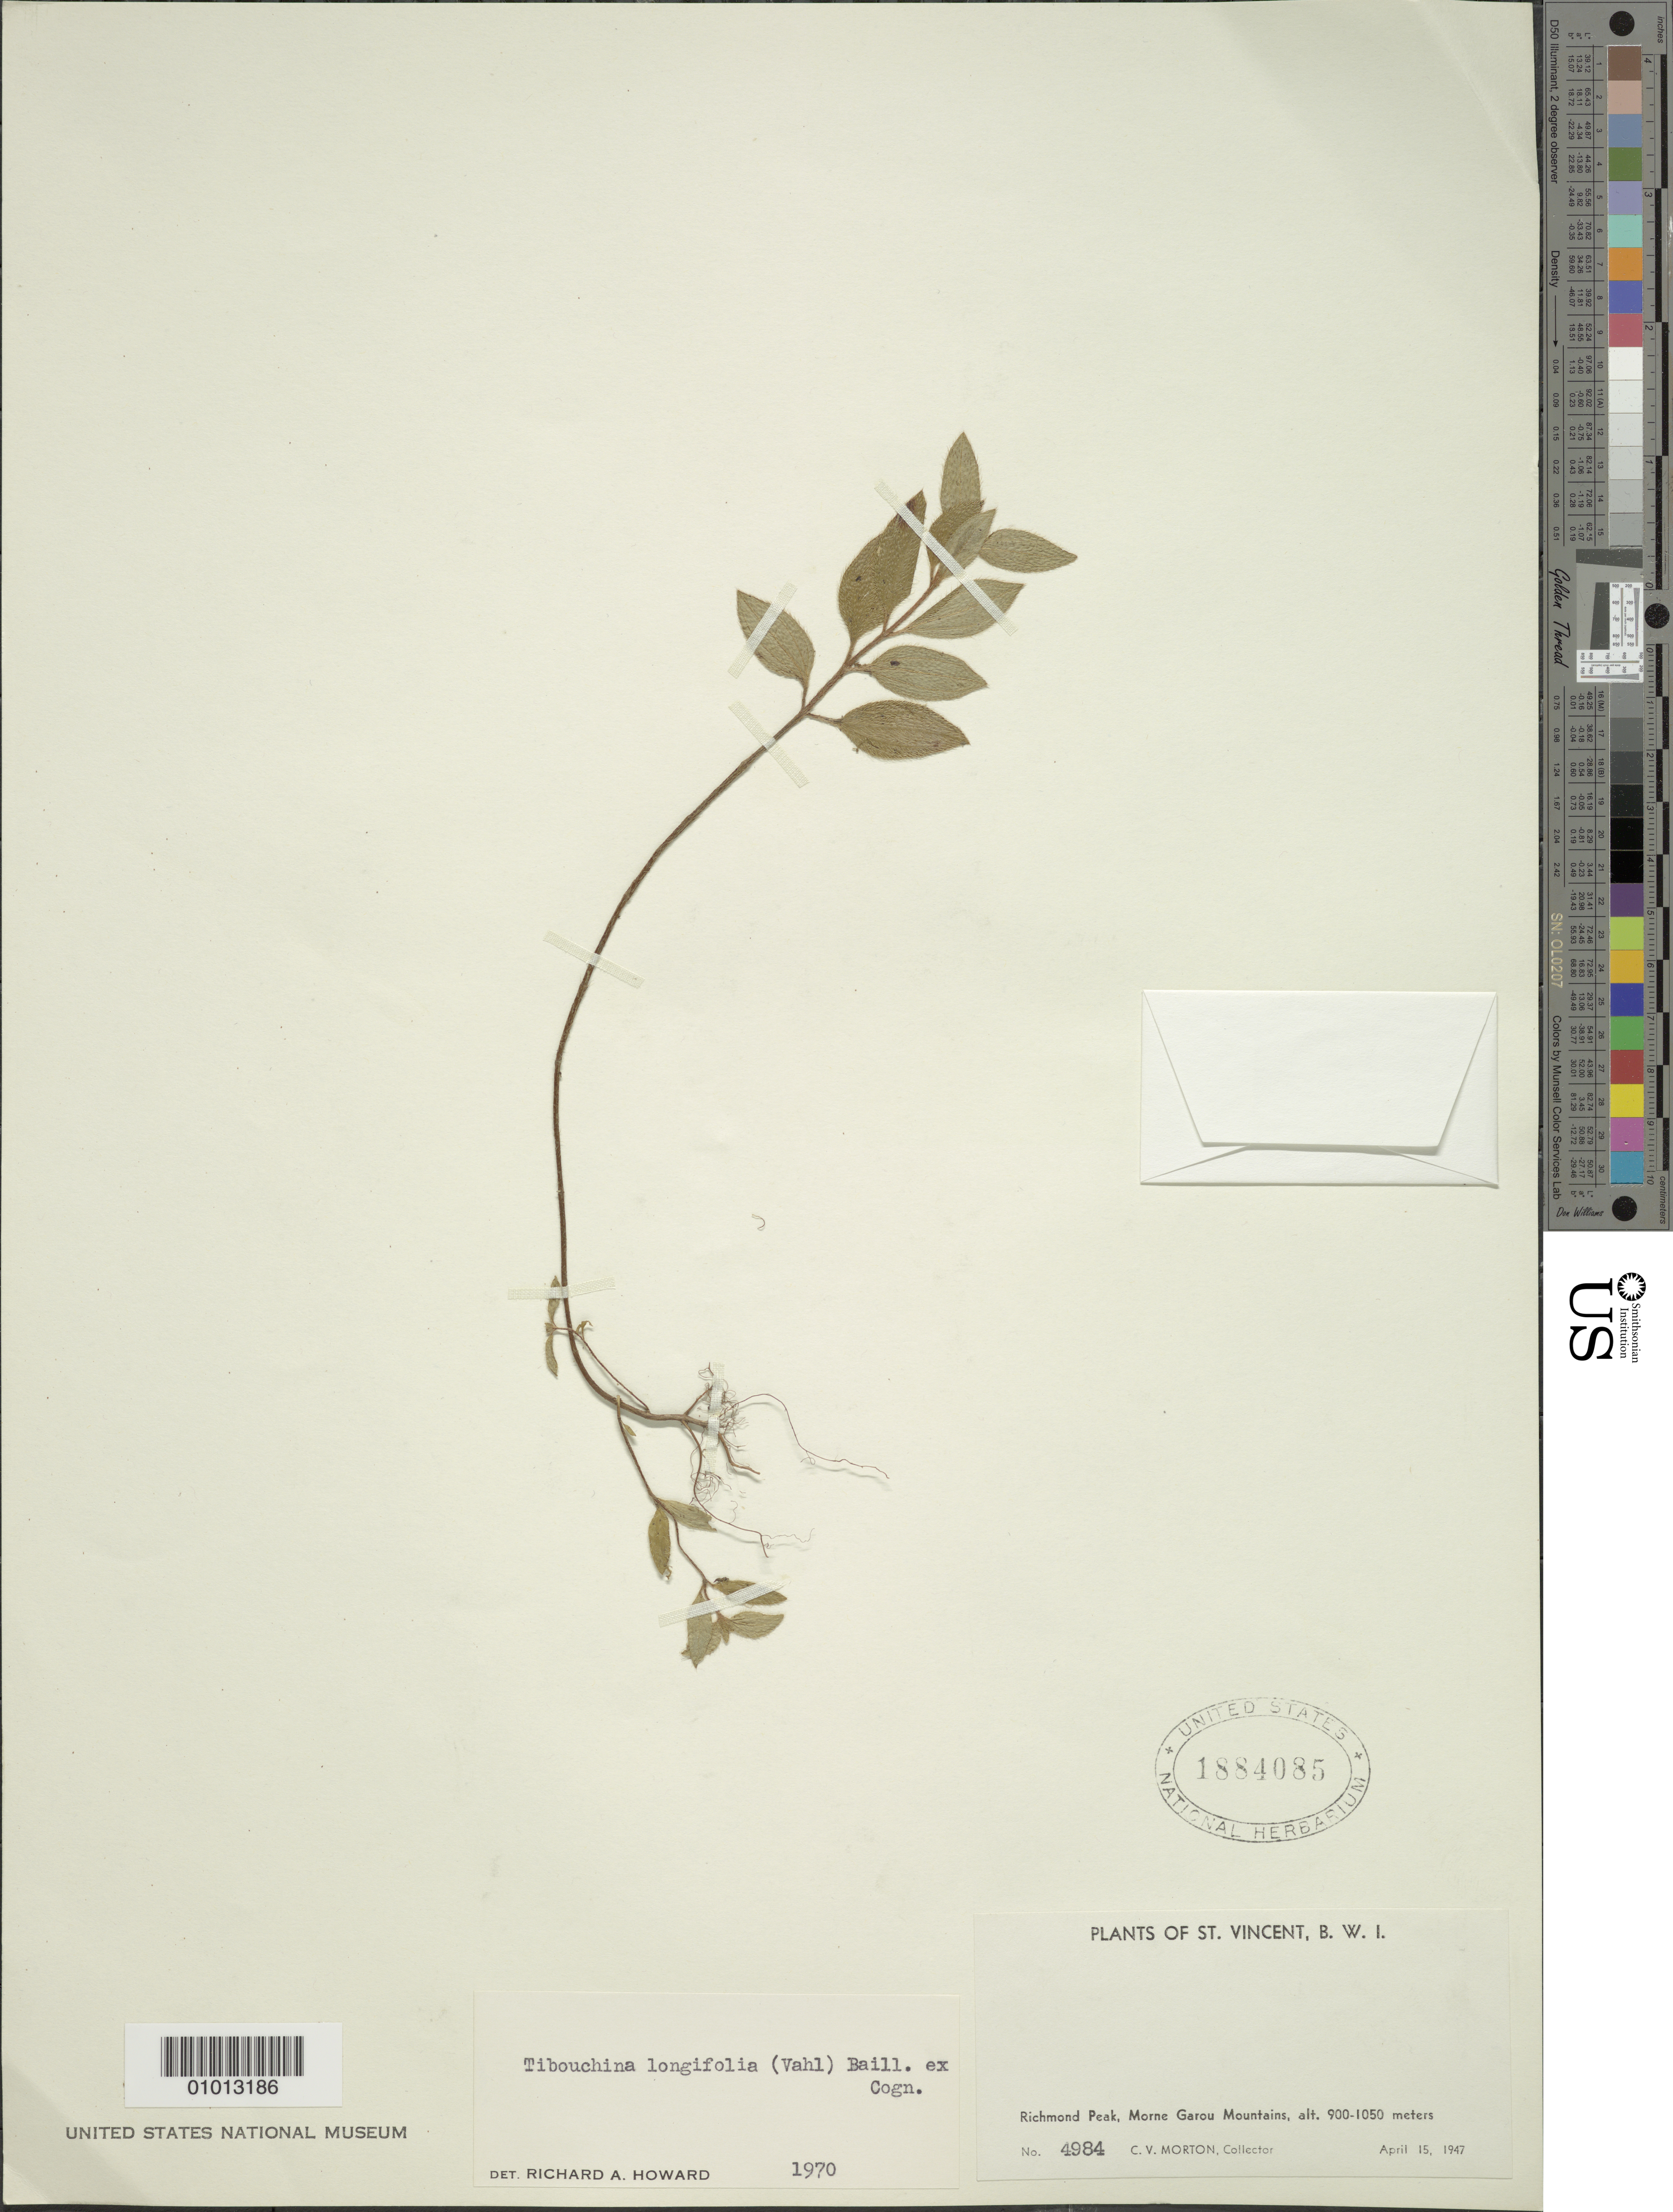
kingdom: Plantae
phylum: Tracheophyta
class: Magnoliopsida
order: Myrtales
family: Melastomataceae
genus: Chaetogastra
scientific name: Chaetogastra longifolia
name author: (Vahl) DC.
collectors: C. V. Morton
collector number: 4984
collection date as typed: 15 Apr 1947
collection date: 1947-04-15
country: St. Vincent - Grenadines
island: St. Vincent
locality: Richmond Peak, Morne Garou Mountains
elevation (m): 900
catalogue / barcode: US 1884085